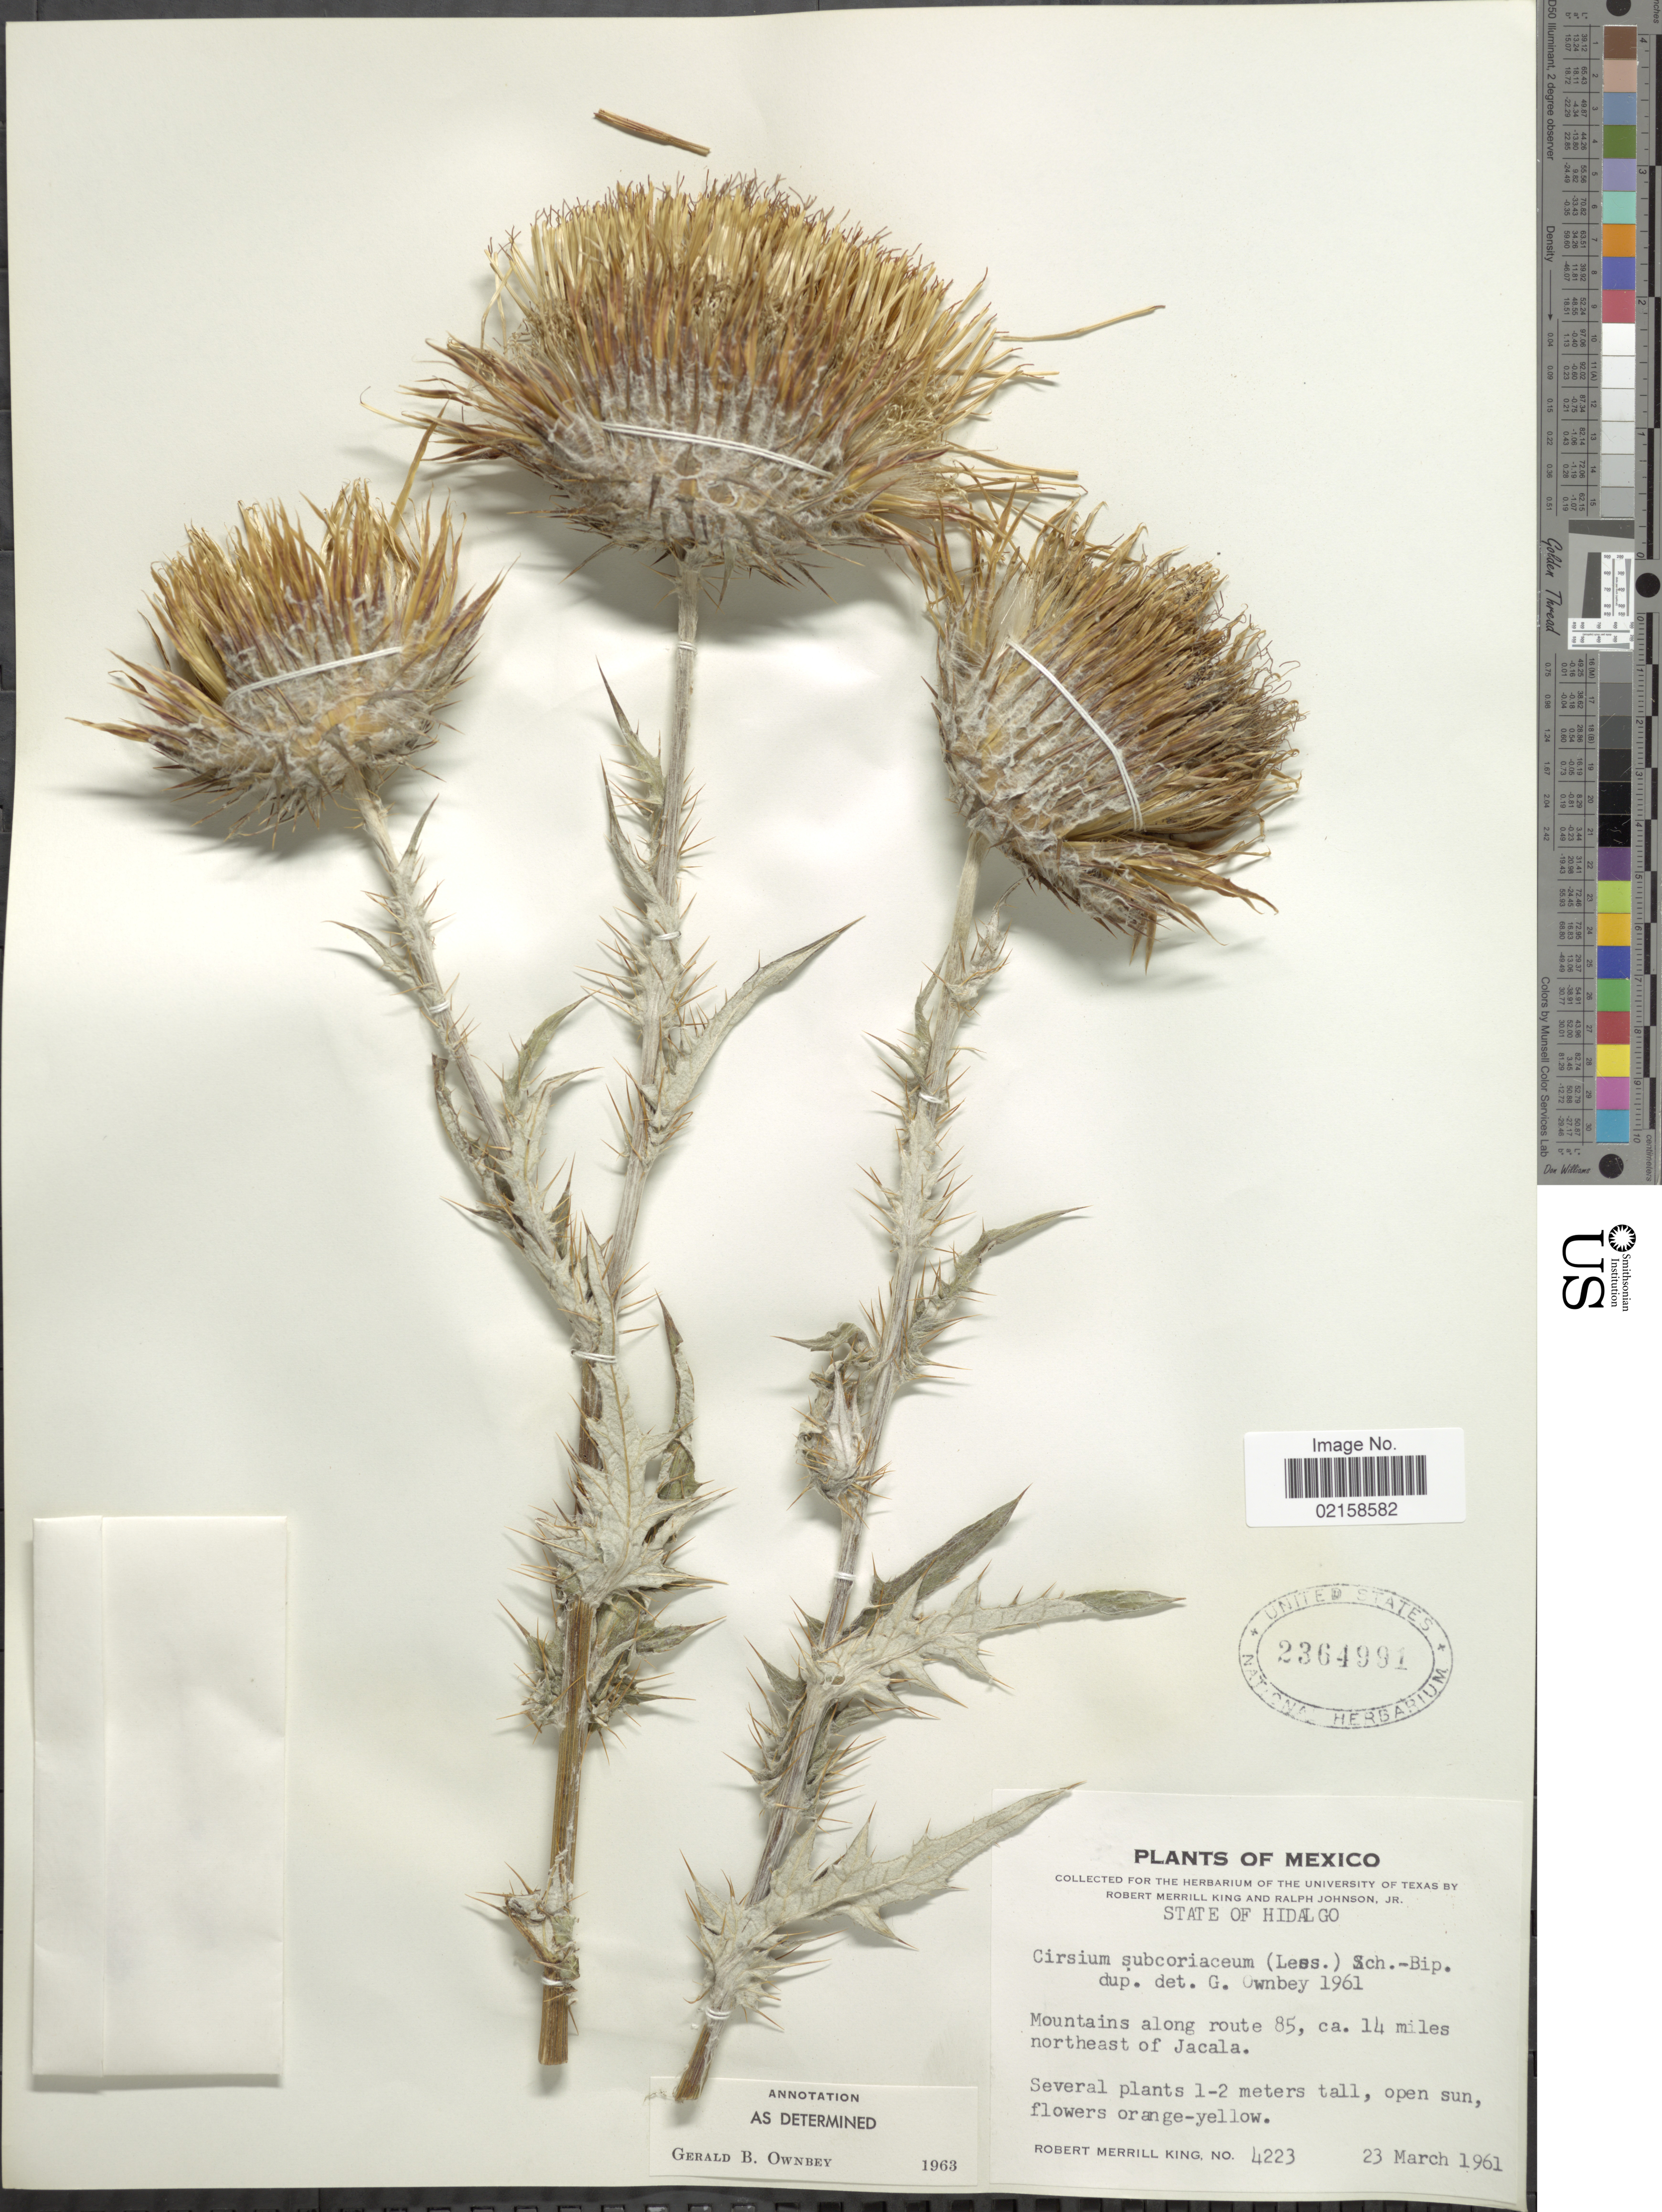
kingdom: Plantae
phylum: Tracheophyta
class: Magnoliopsida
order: Asterales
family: Asteraceae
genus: Cirsium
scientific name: Cirsium subcoriaceum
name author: (Less.) Sch. Bip.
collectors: R. M. King & R. Johnson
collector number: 4223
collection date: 1961-03-23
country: Mexico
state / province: Hidalgo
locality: Mountains along route 85, ca. 14 miles northeast of Jacala.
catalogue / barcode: US 2364991